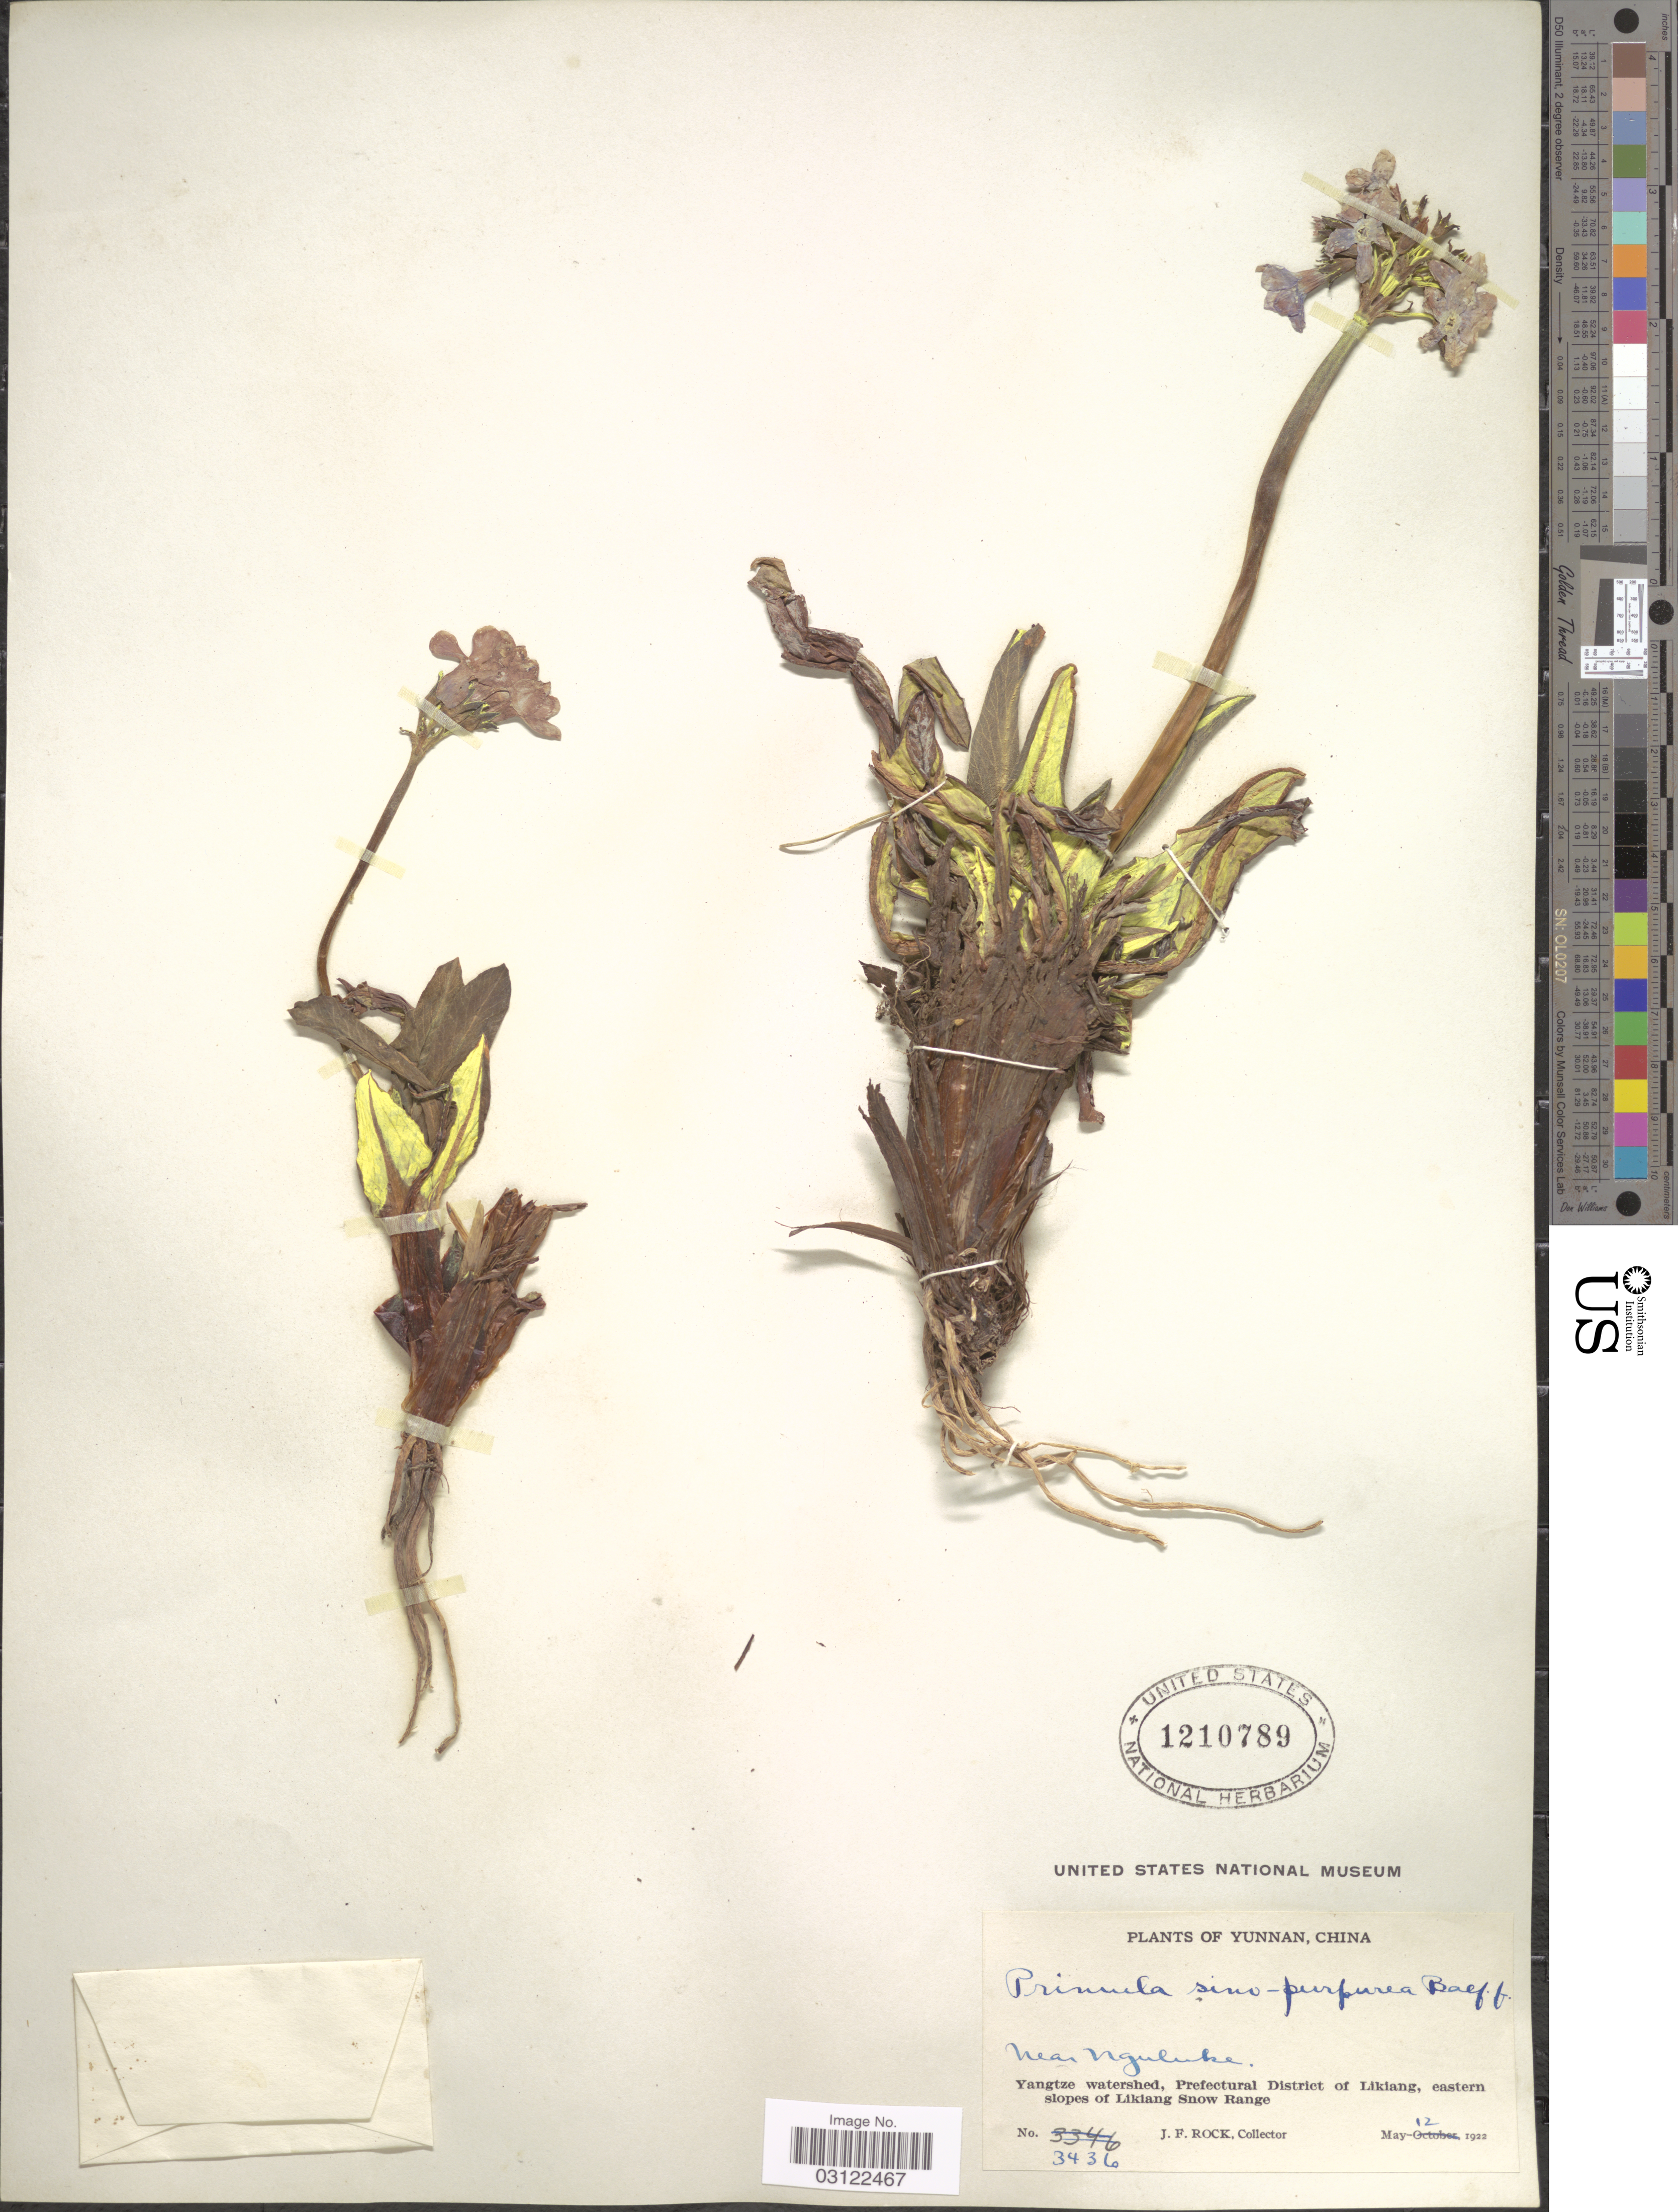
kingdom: Plantae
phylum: Tracheophyta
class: Magnoliopsida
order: Ericales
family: Primulaceae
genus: Primula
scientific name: Primula sinopurpurea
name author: Balf. f. ex Hutch.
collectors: J. Rock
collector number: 3436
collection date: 1922-05-12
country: China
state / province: Yunnan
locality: Near Nguluke. Yangtze watershed, Prefectural District of Likiang, eastern slopes of Likiang Snow Range.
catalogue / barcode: US 1210789